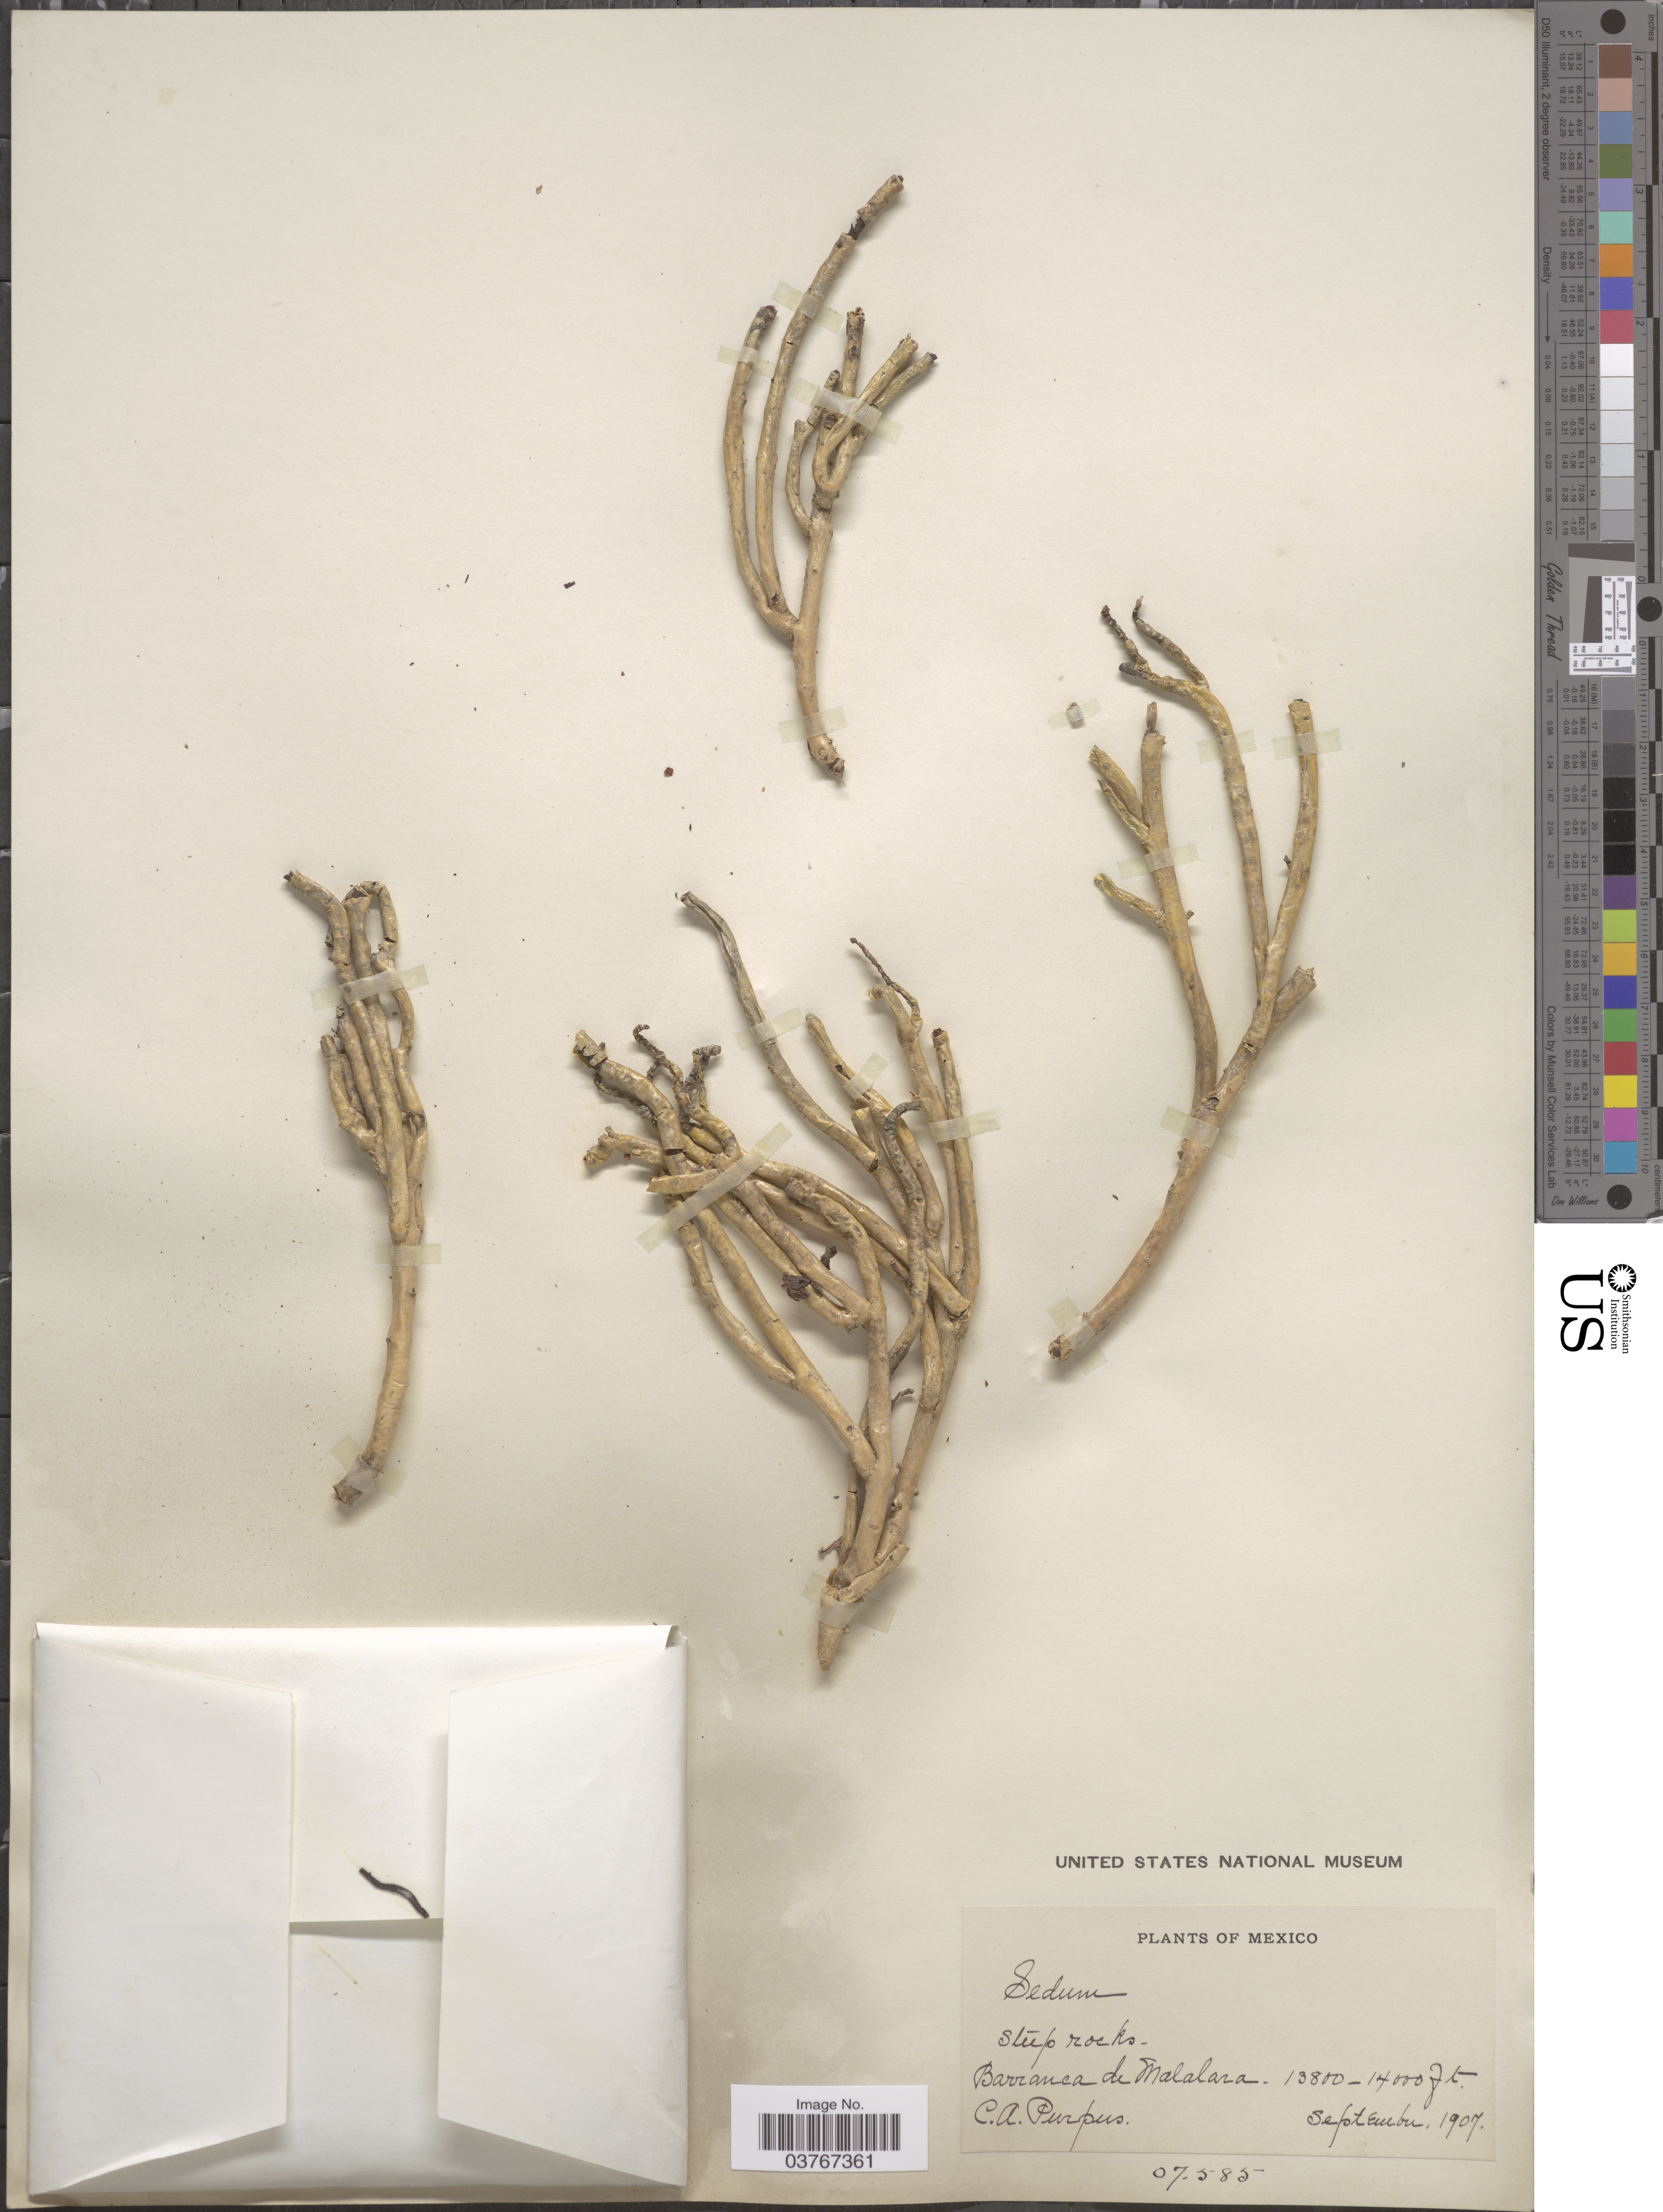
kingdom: Plantae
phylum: Tracheophyta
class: Magnoliopsida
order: Saxifragales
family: Crassulaceae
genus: Sedum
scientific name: Sedum obcordatum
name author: R.T. Clausen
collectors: C. A. Purpus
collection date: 1907-09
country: Mexico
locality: Barranca de Malalara.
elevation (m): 4206